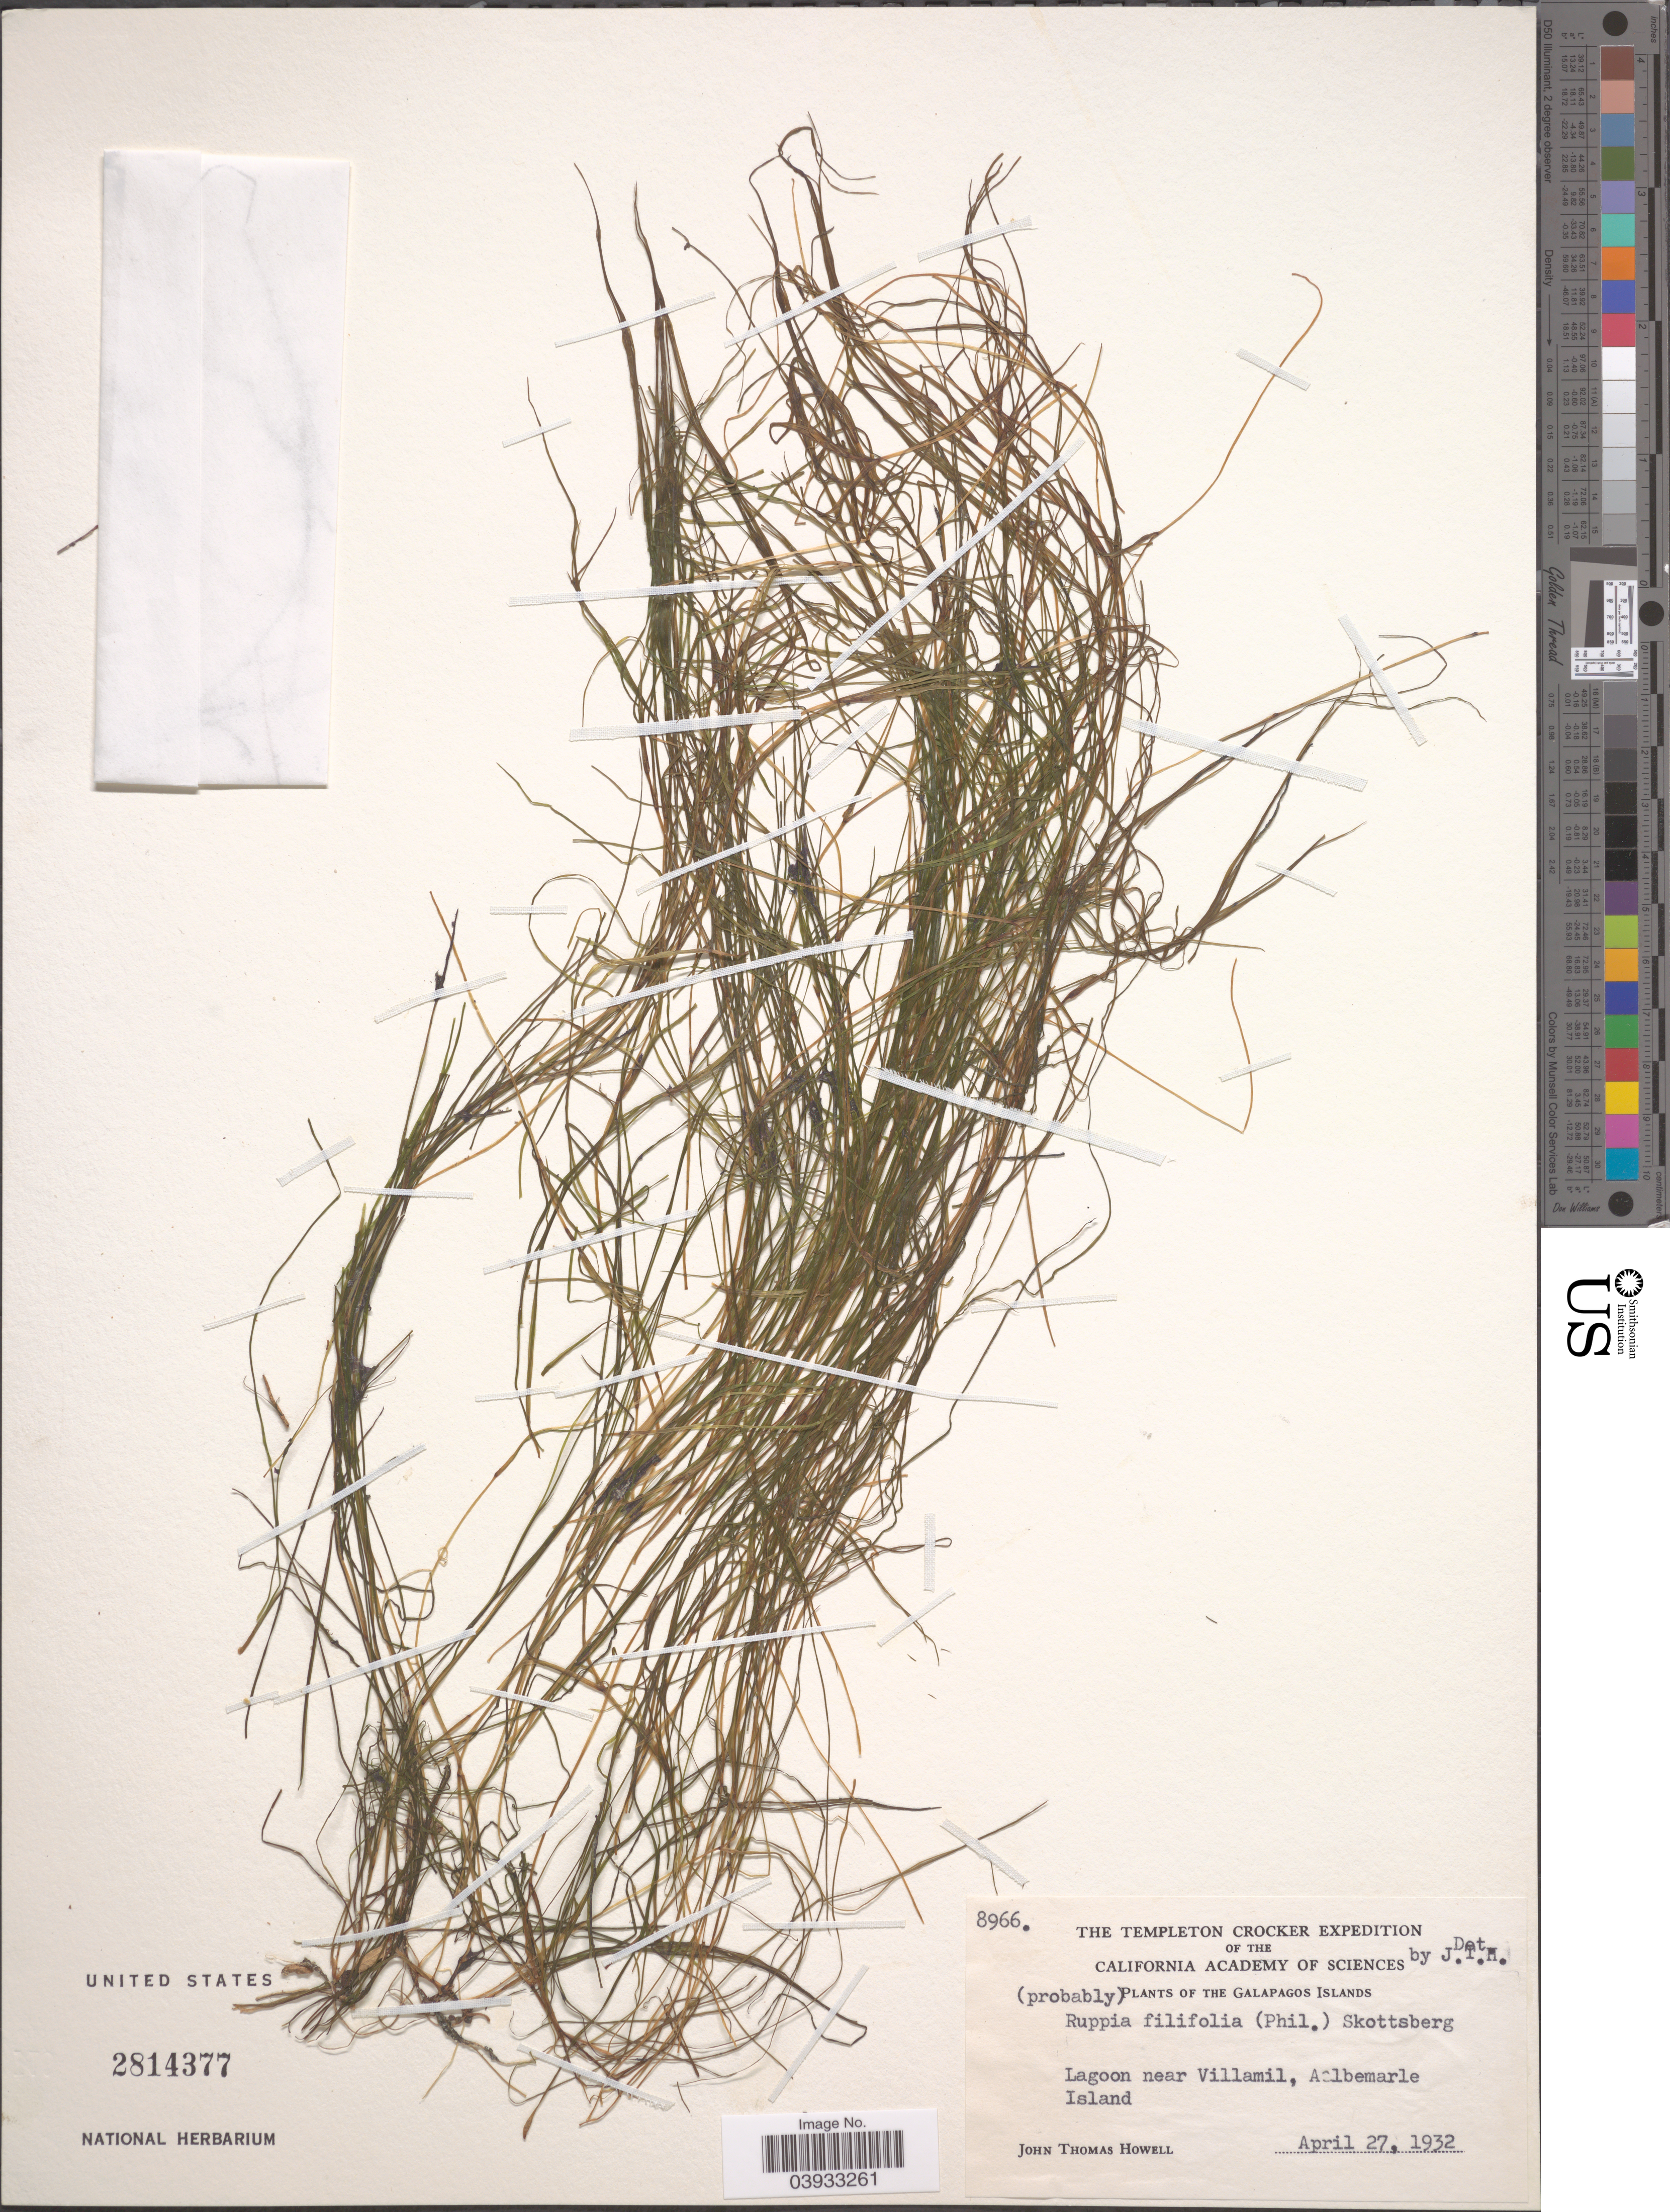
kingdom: Plantae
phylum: Tracheophyta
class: Liliopsida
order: Alismatales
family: Ruppiaceae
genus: Ruppia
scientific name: Ruppia filifolia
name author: (Phil.) Skottsb.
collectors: J. T. Howell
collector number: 8966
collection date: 1932-04-27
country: Ecuador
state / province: Colón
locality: Galapagos Islands. Lagoon near Villamil, Albemarle Island.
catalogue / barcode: US 2814377